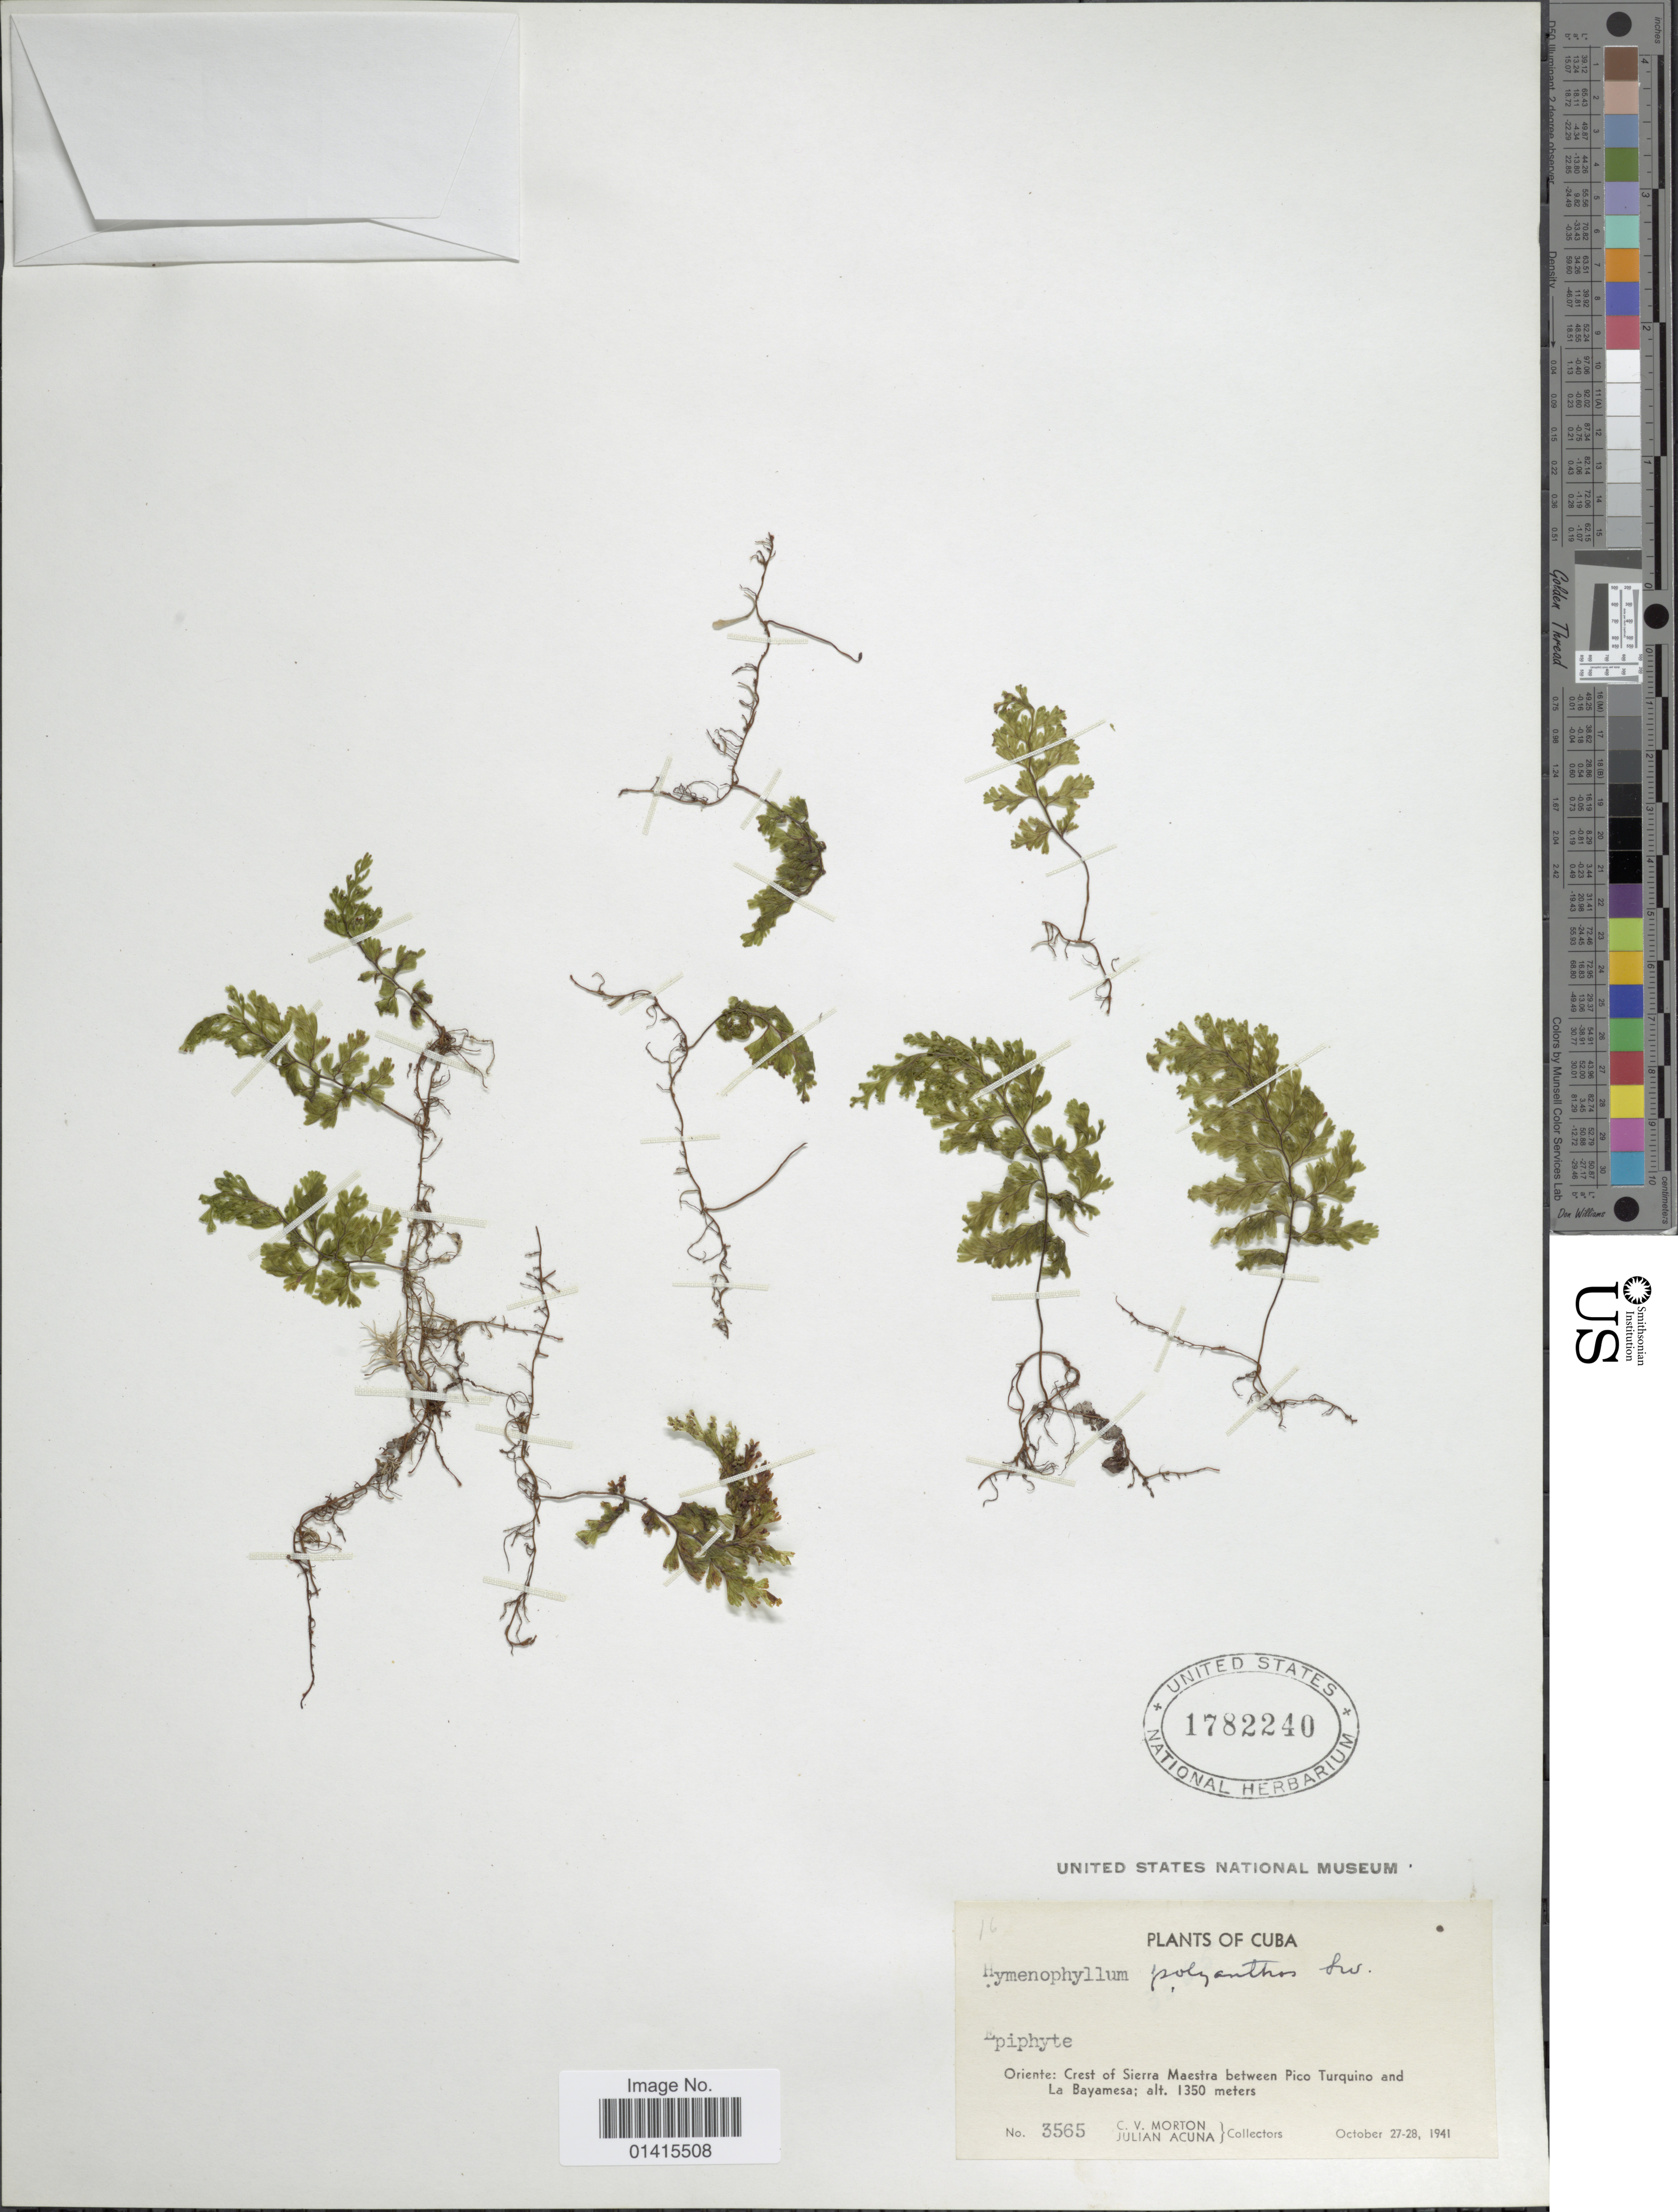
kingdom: Plantae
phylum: Tracheophyta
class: Polypodiopsida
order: Hymenophyllales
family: Hymenophyllaceae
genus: Hymenophyllum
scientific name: Hymenophyllum polyanthos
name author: (Sw.) Sw.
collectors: C. V. Morton & J. B. Acuña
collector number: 3565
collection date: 1941-10-27/1941-10-28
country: Cuba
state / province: Oriente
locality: Oriente: Crest of Sierra Maestra between Pico Turquino and La Bayamesa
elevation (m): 1350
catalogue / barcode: US 1782240